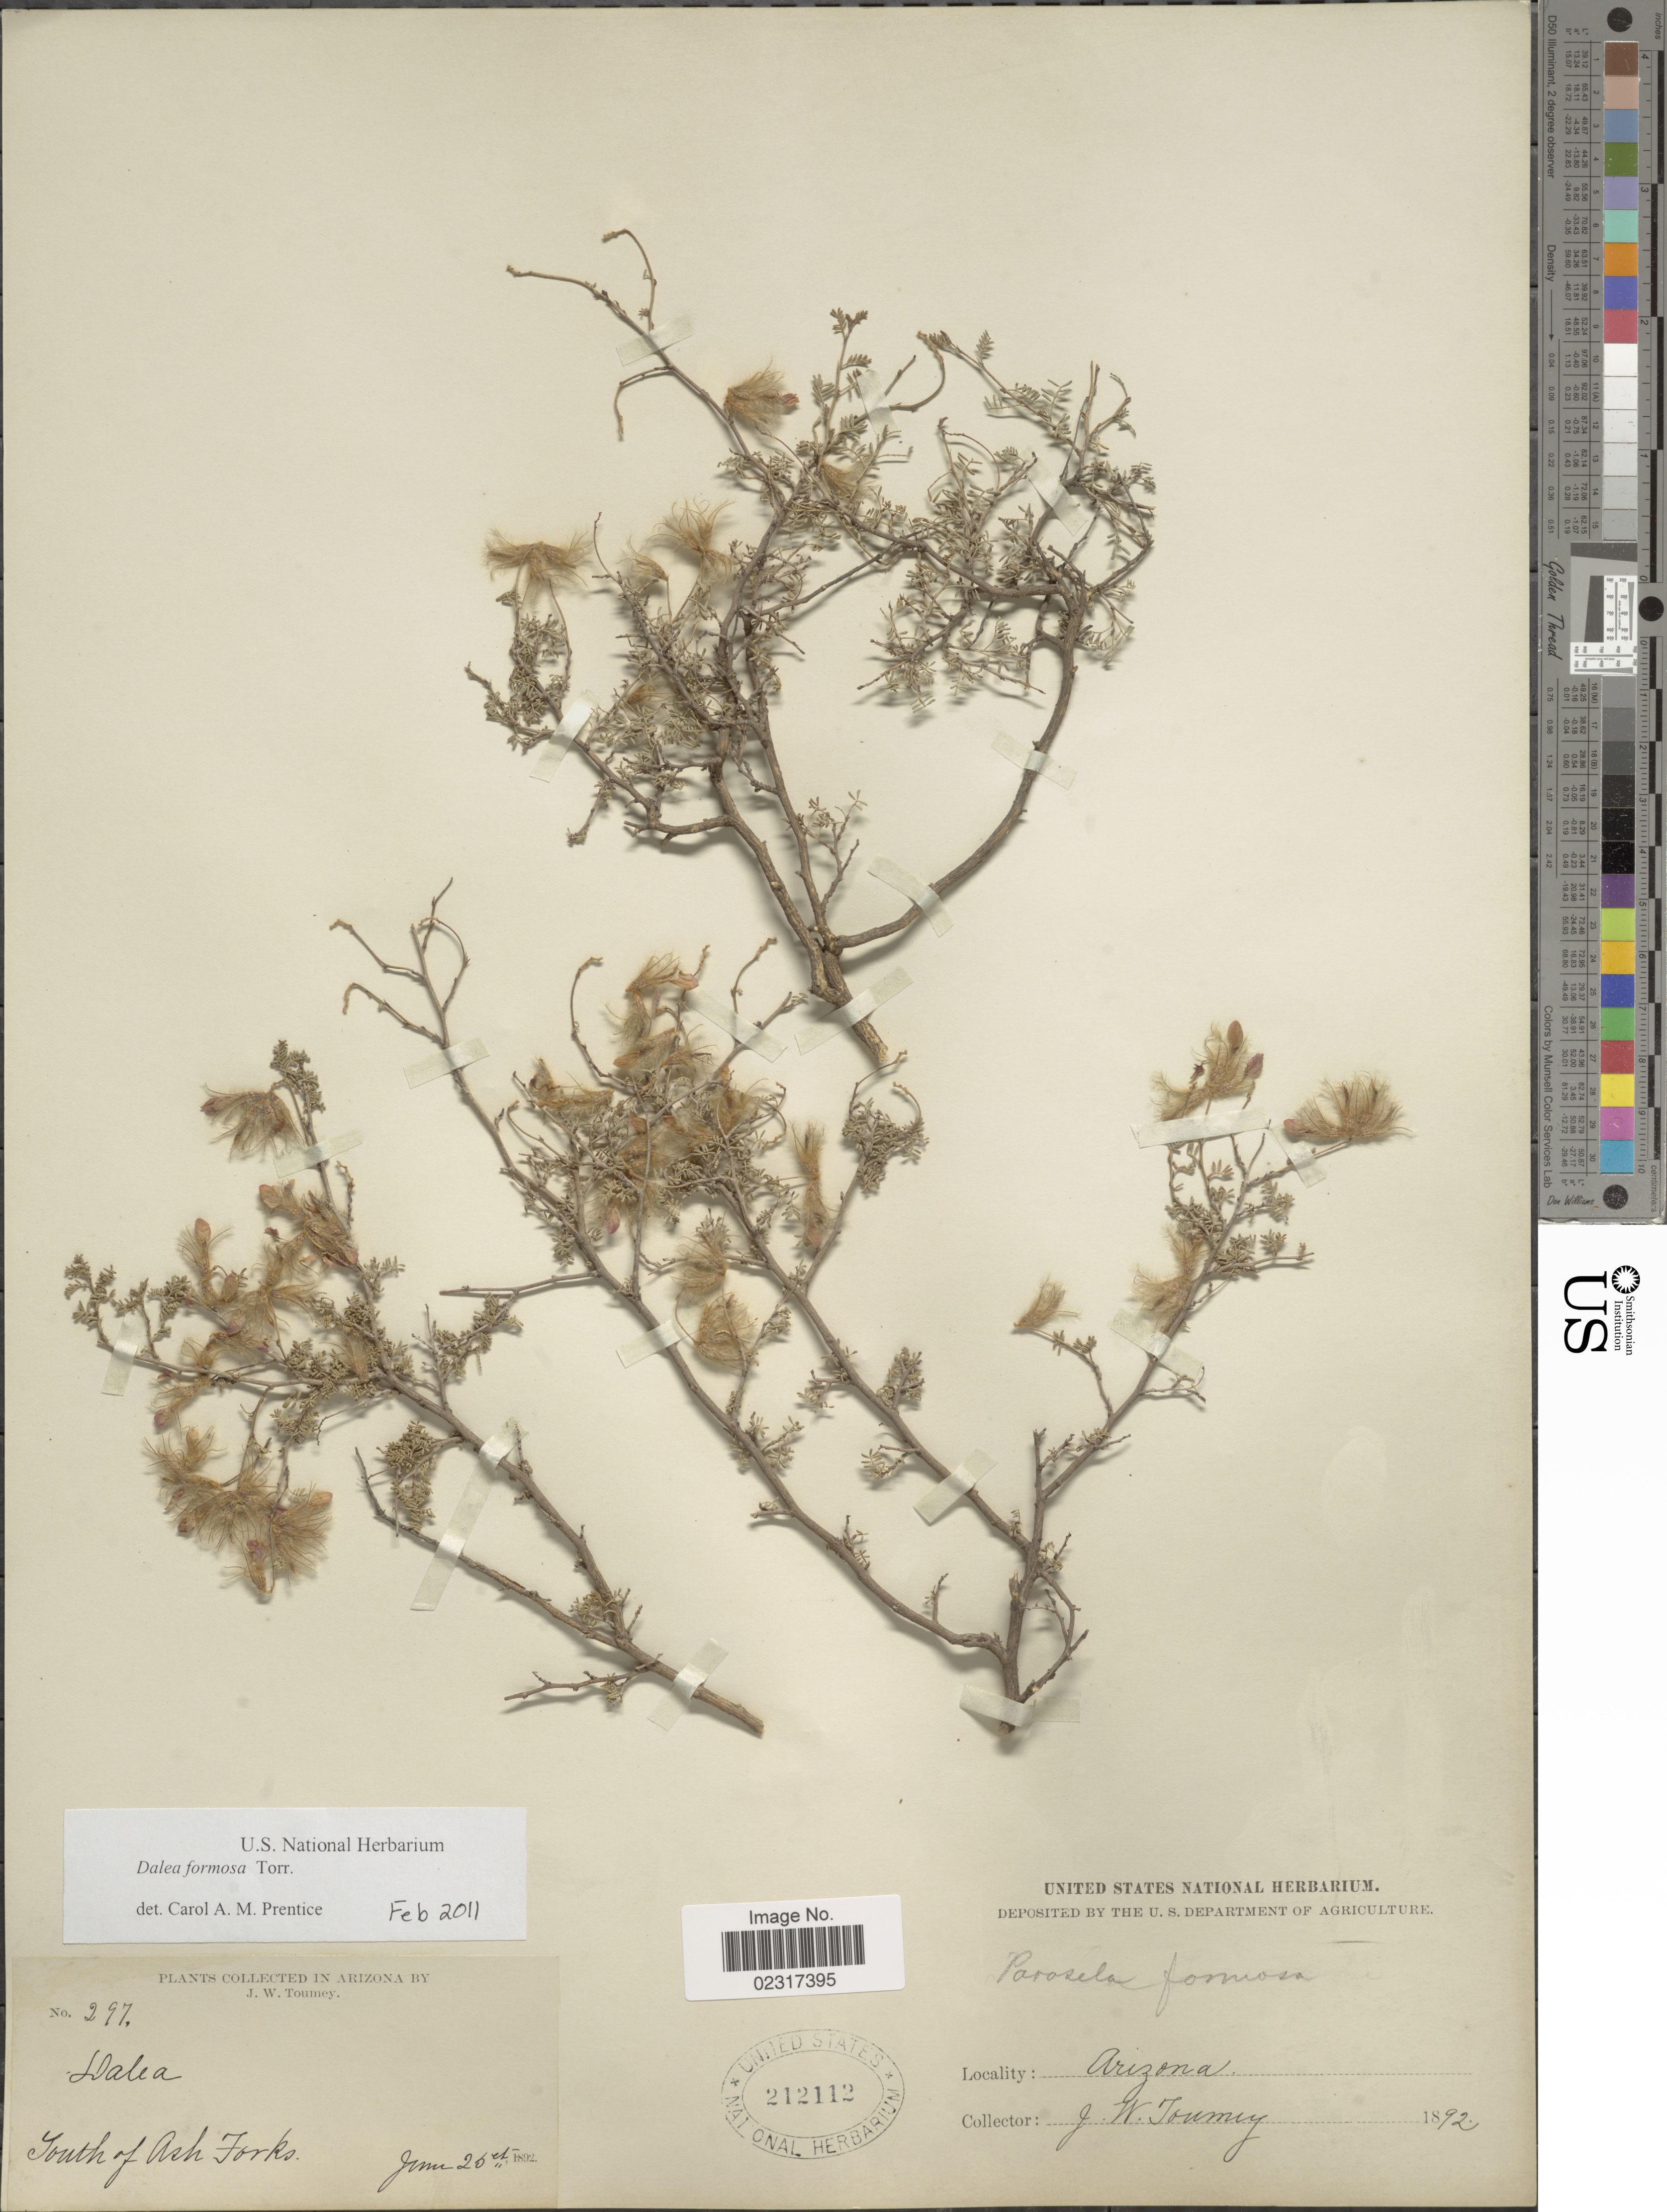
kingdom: Plantae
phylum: Tracheophyta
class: Magnoliopsida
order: Fabales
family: Fabaceae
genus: Dalea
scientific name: Dalea formosa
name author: Torr.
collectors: J. W. Toumey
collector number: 297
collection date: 1892-06-25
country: United States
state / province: Arizona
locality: South of Ash Forks.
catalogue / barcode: US 212112